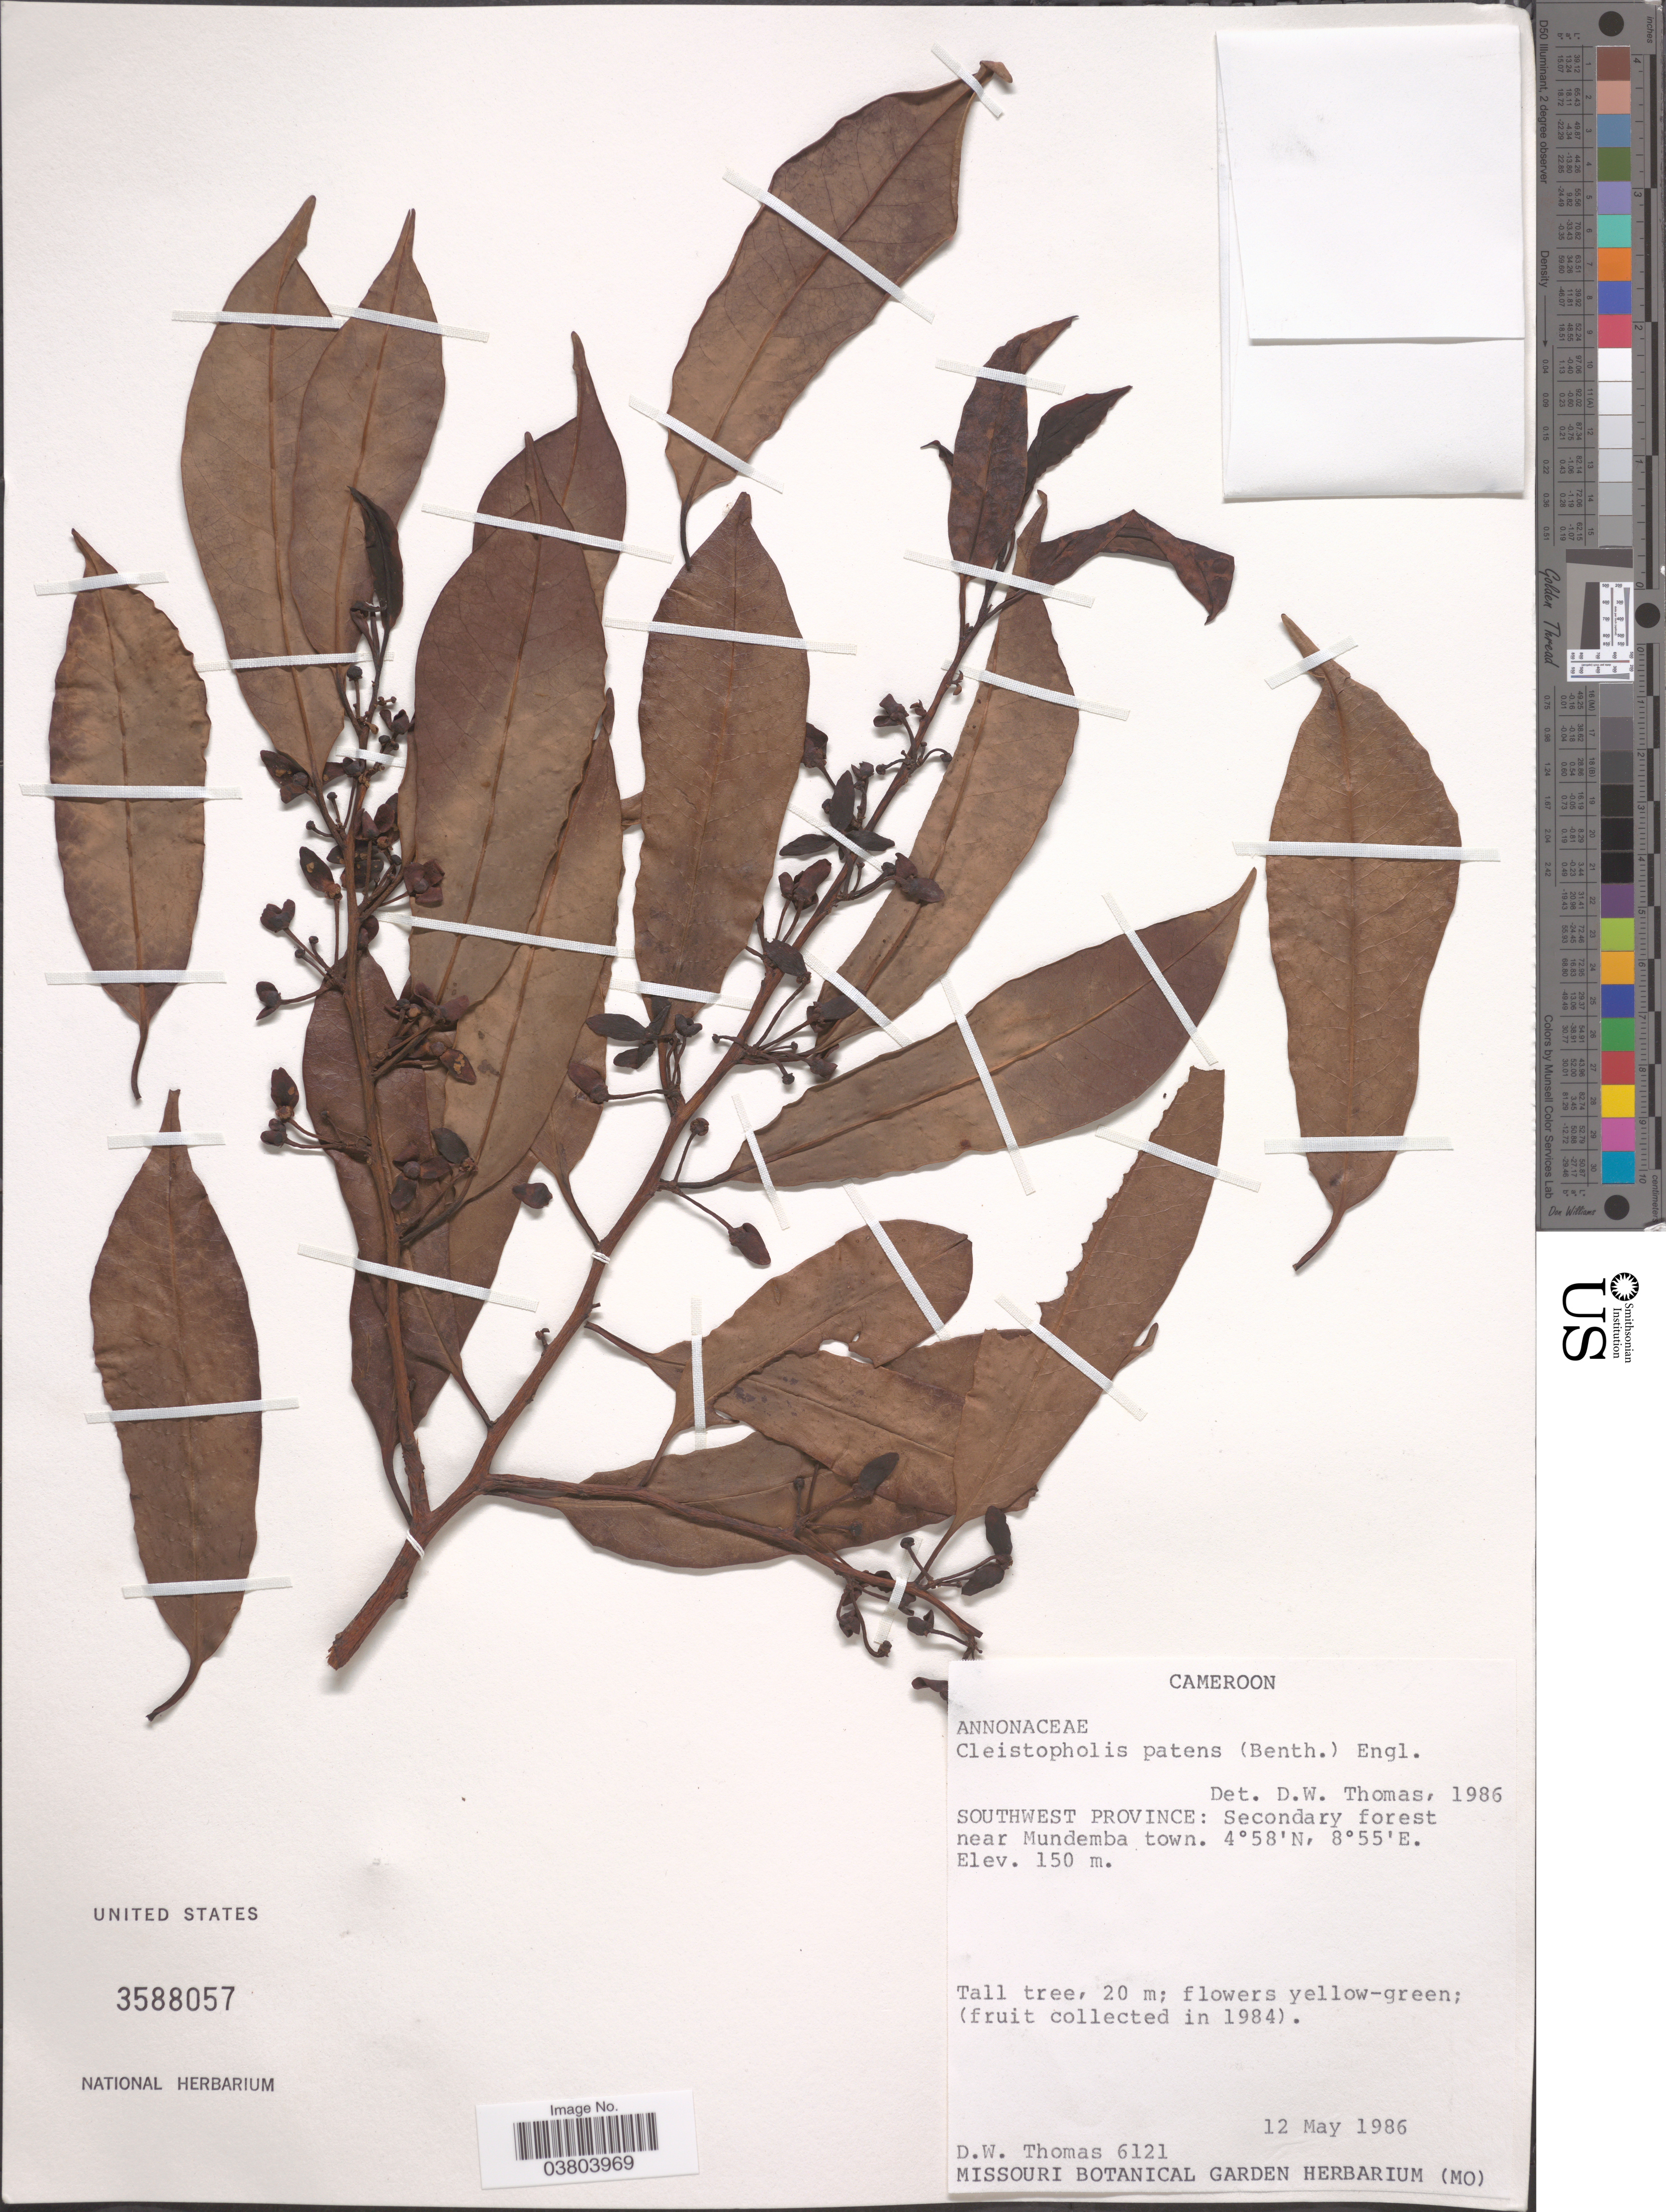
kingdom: Plantae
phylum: Tracheophyta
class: Magnoliopsida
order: Magnoliales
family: Annonaceae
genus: Cleistopholis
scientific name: Cleistopholis patens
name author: (Benth.) Engl. & Diels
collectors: D. W. Thomas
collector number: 6121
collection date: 1986-05-12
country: Cameroon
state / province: Sud-Ouest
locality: Southwest Province: Secondary forest near Mundemba town.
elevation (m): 150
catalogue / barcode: US 3588057